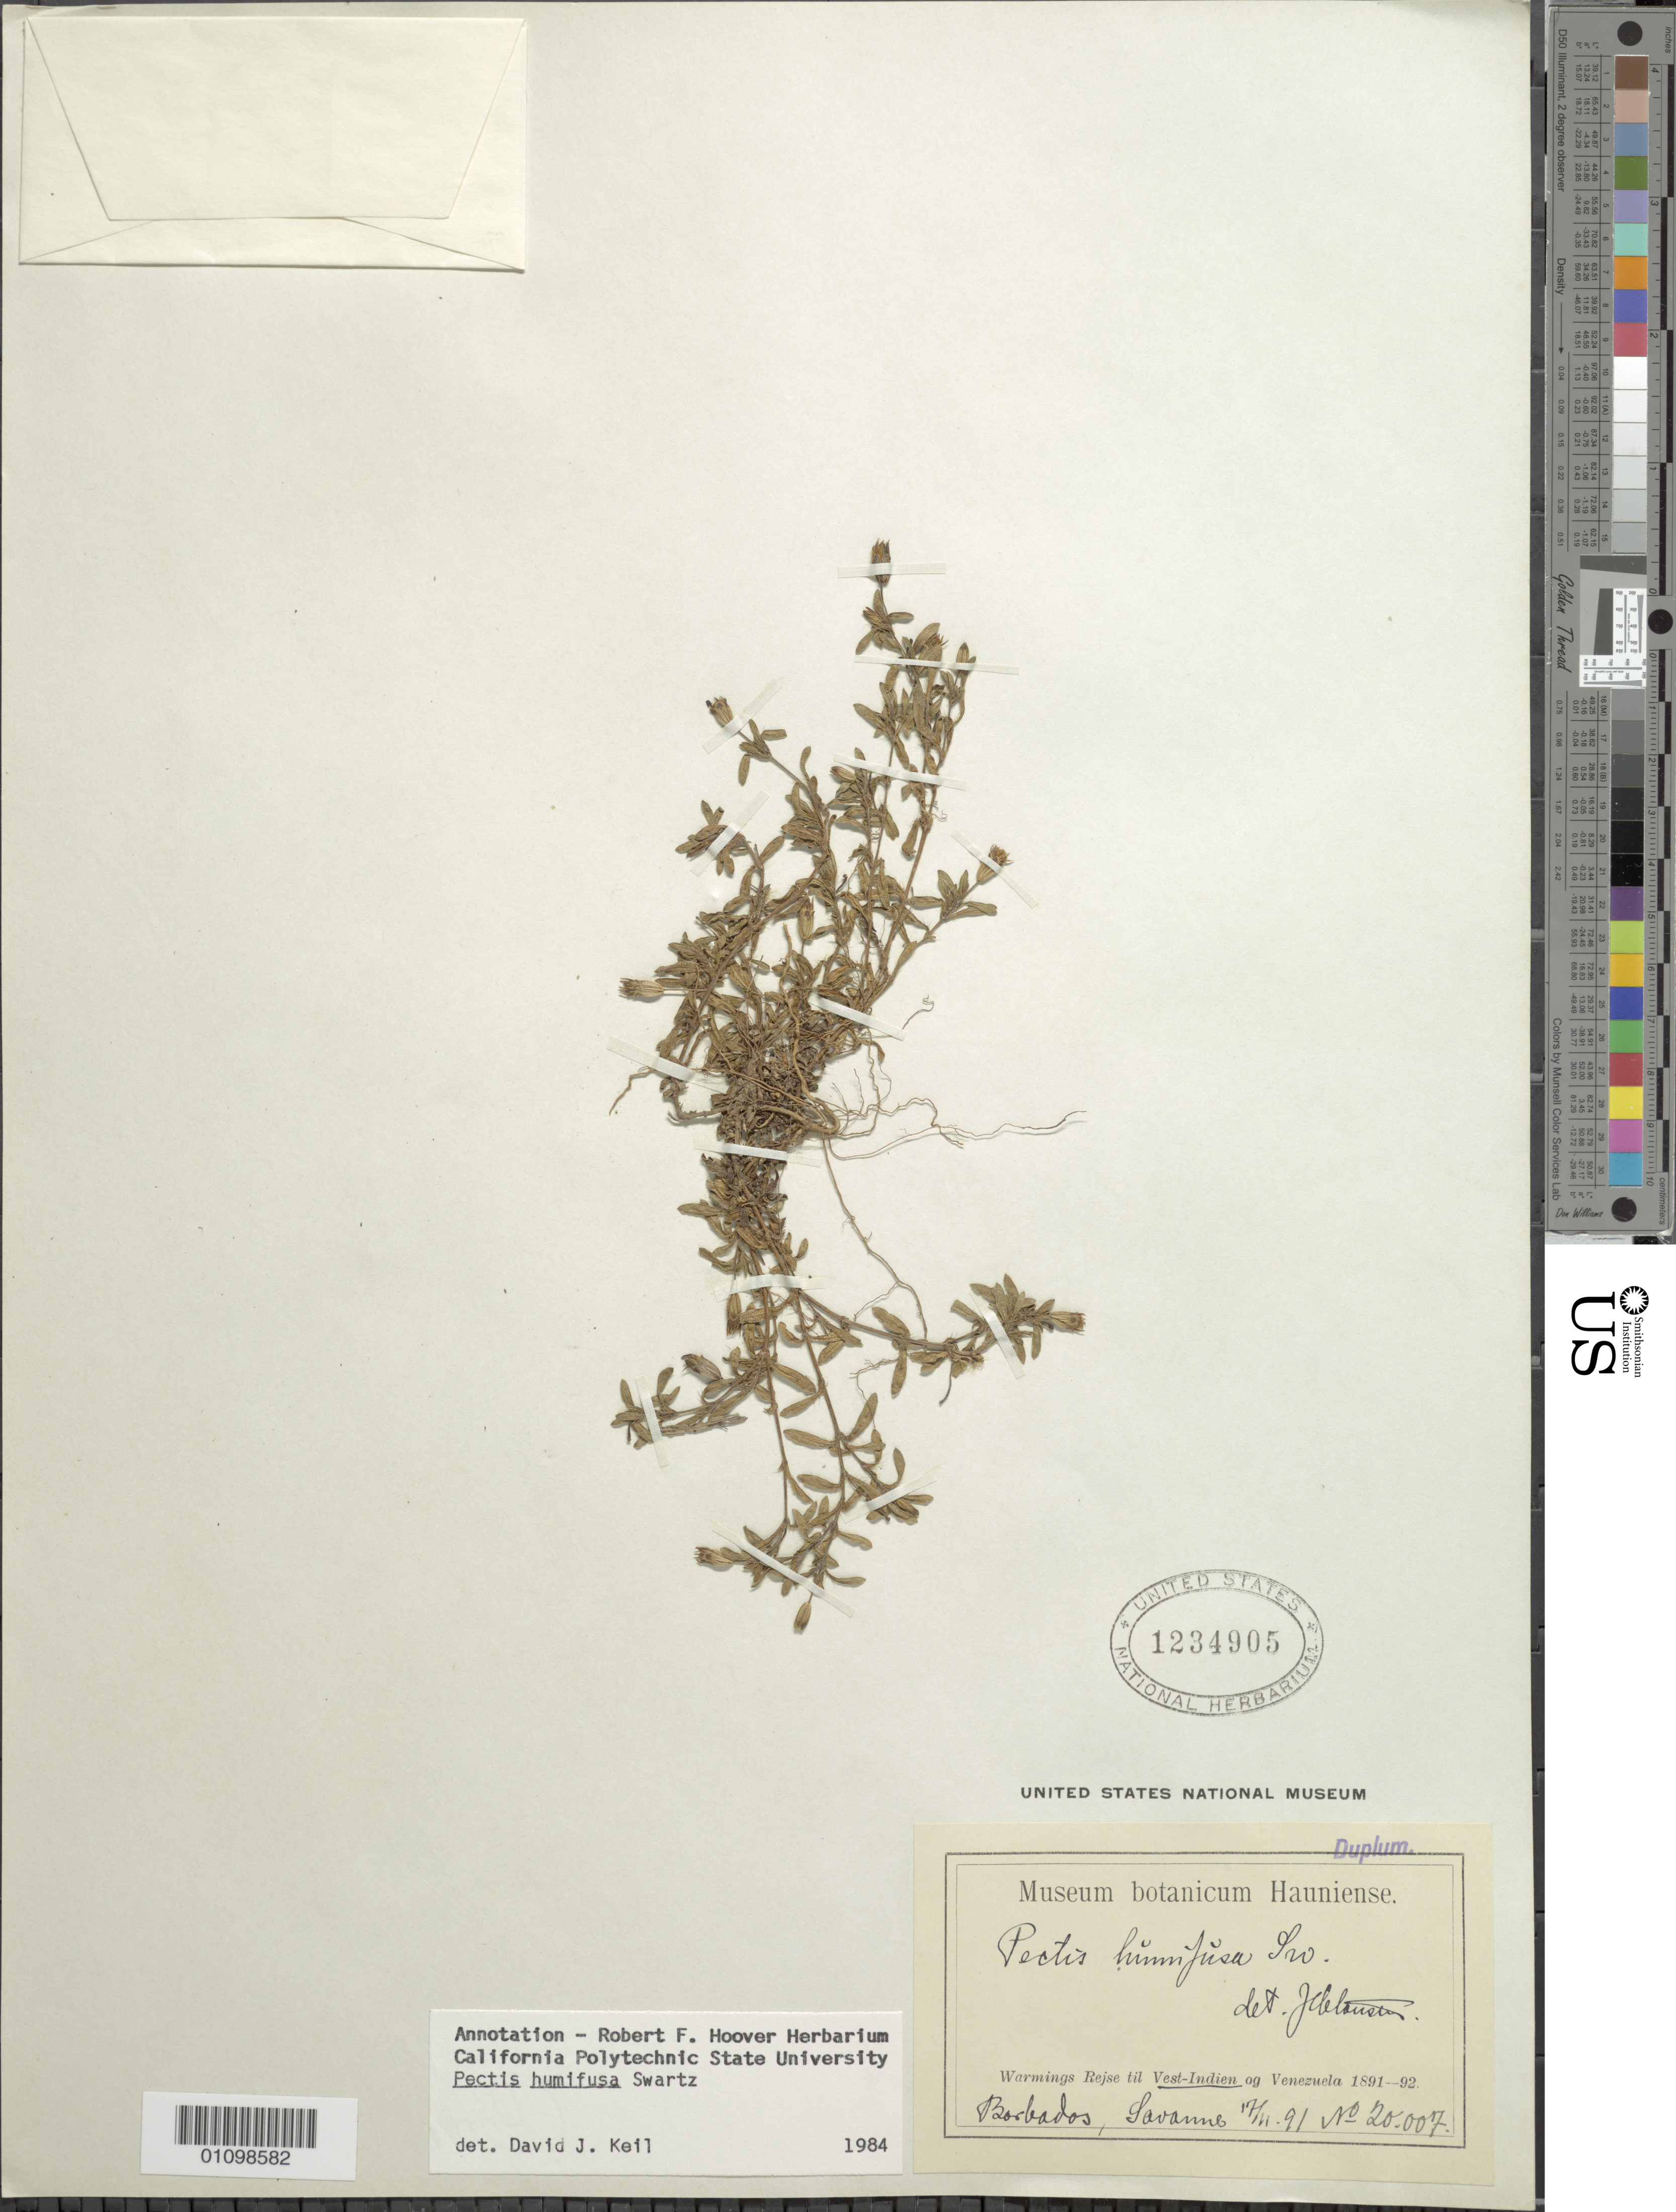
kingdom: Plantae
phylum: Tracheophyta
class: Magnoliopsida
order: Asterales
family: Asteraceae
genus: Pectis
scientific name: Pectis humifusa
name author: Sw.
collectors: ex herb. Bot. Sta. Barbados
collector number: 20007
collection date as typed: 17 Nov 1891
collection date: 1891-11-17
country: Barbados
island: Barbados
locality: Warmings Rejse til Vest-Indien of Venezuela 1891 - 1892. Barbados Savanna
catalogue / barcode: US 1234905